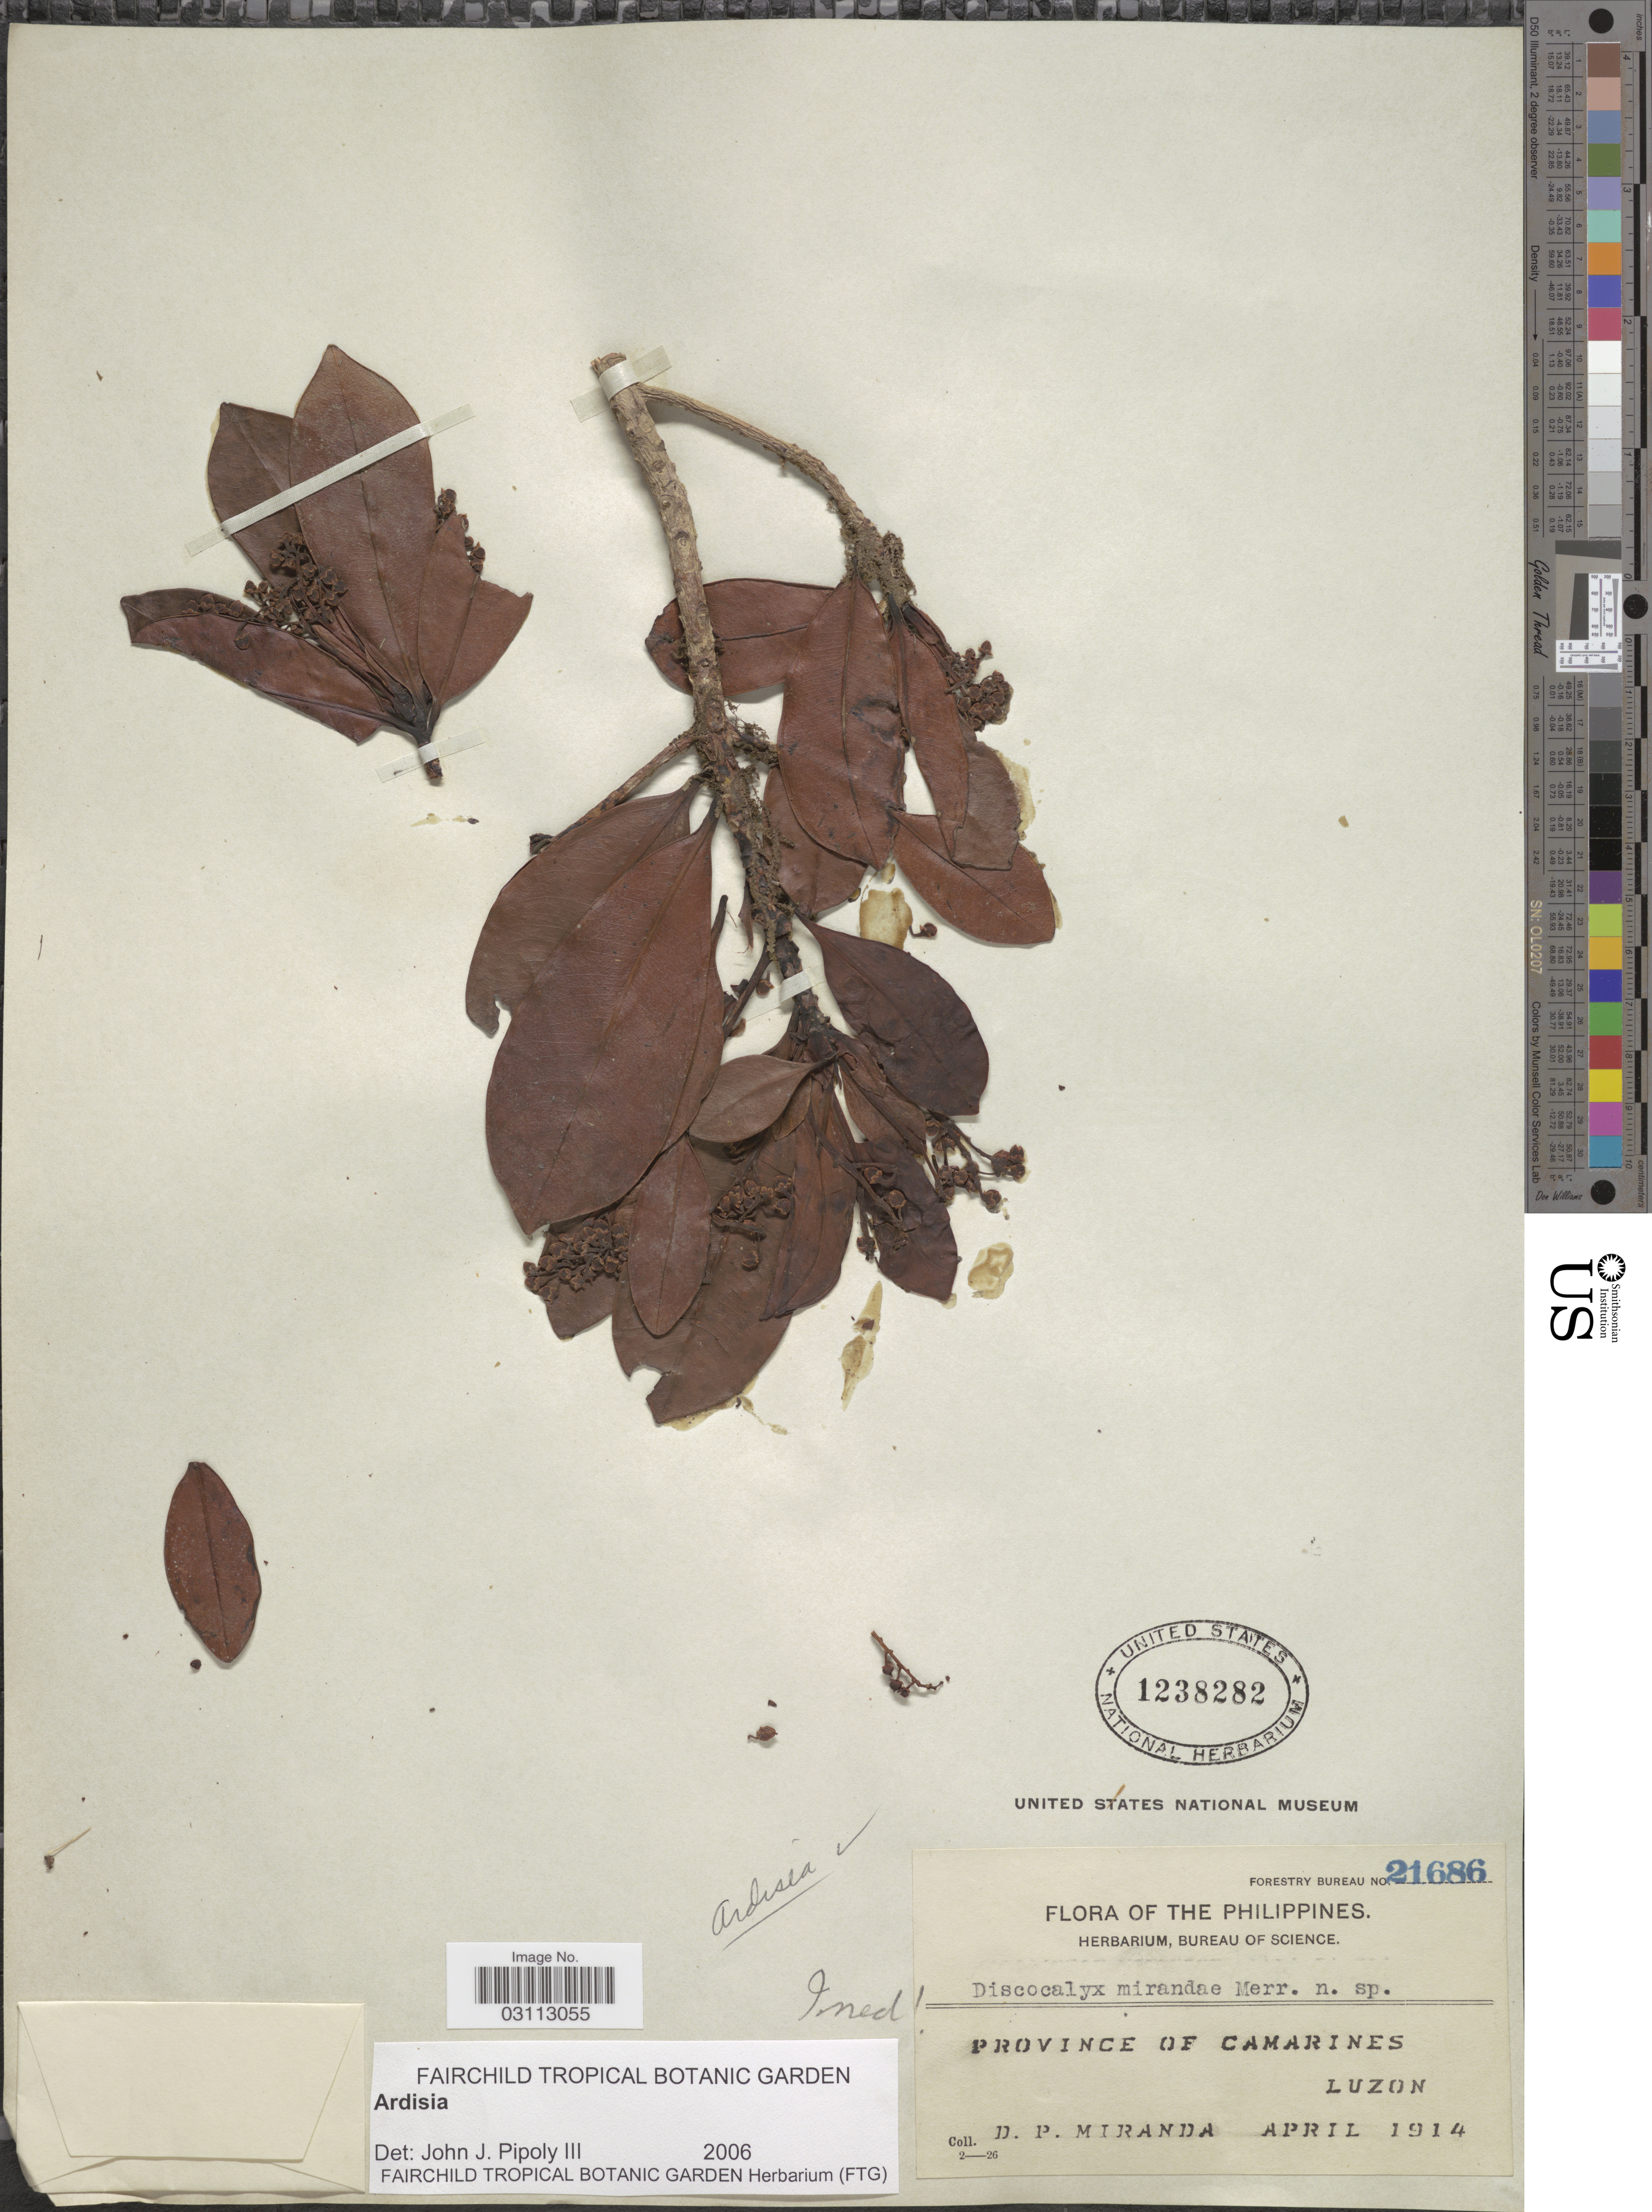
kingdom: Plantae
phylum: Tracheophyta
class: Magnoliopsida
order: Ericales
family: Primulaceae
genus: Ardisia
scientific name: Ardisia sp.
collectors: D. P. Miranda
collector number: Forestry Bureau 21686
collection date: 1914-04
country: Philippines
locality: Province of Camarines. Luzon.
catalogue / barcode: US 1238282